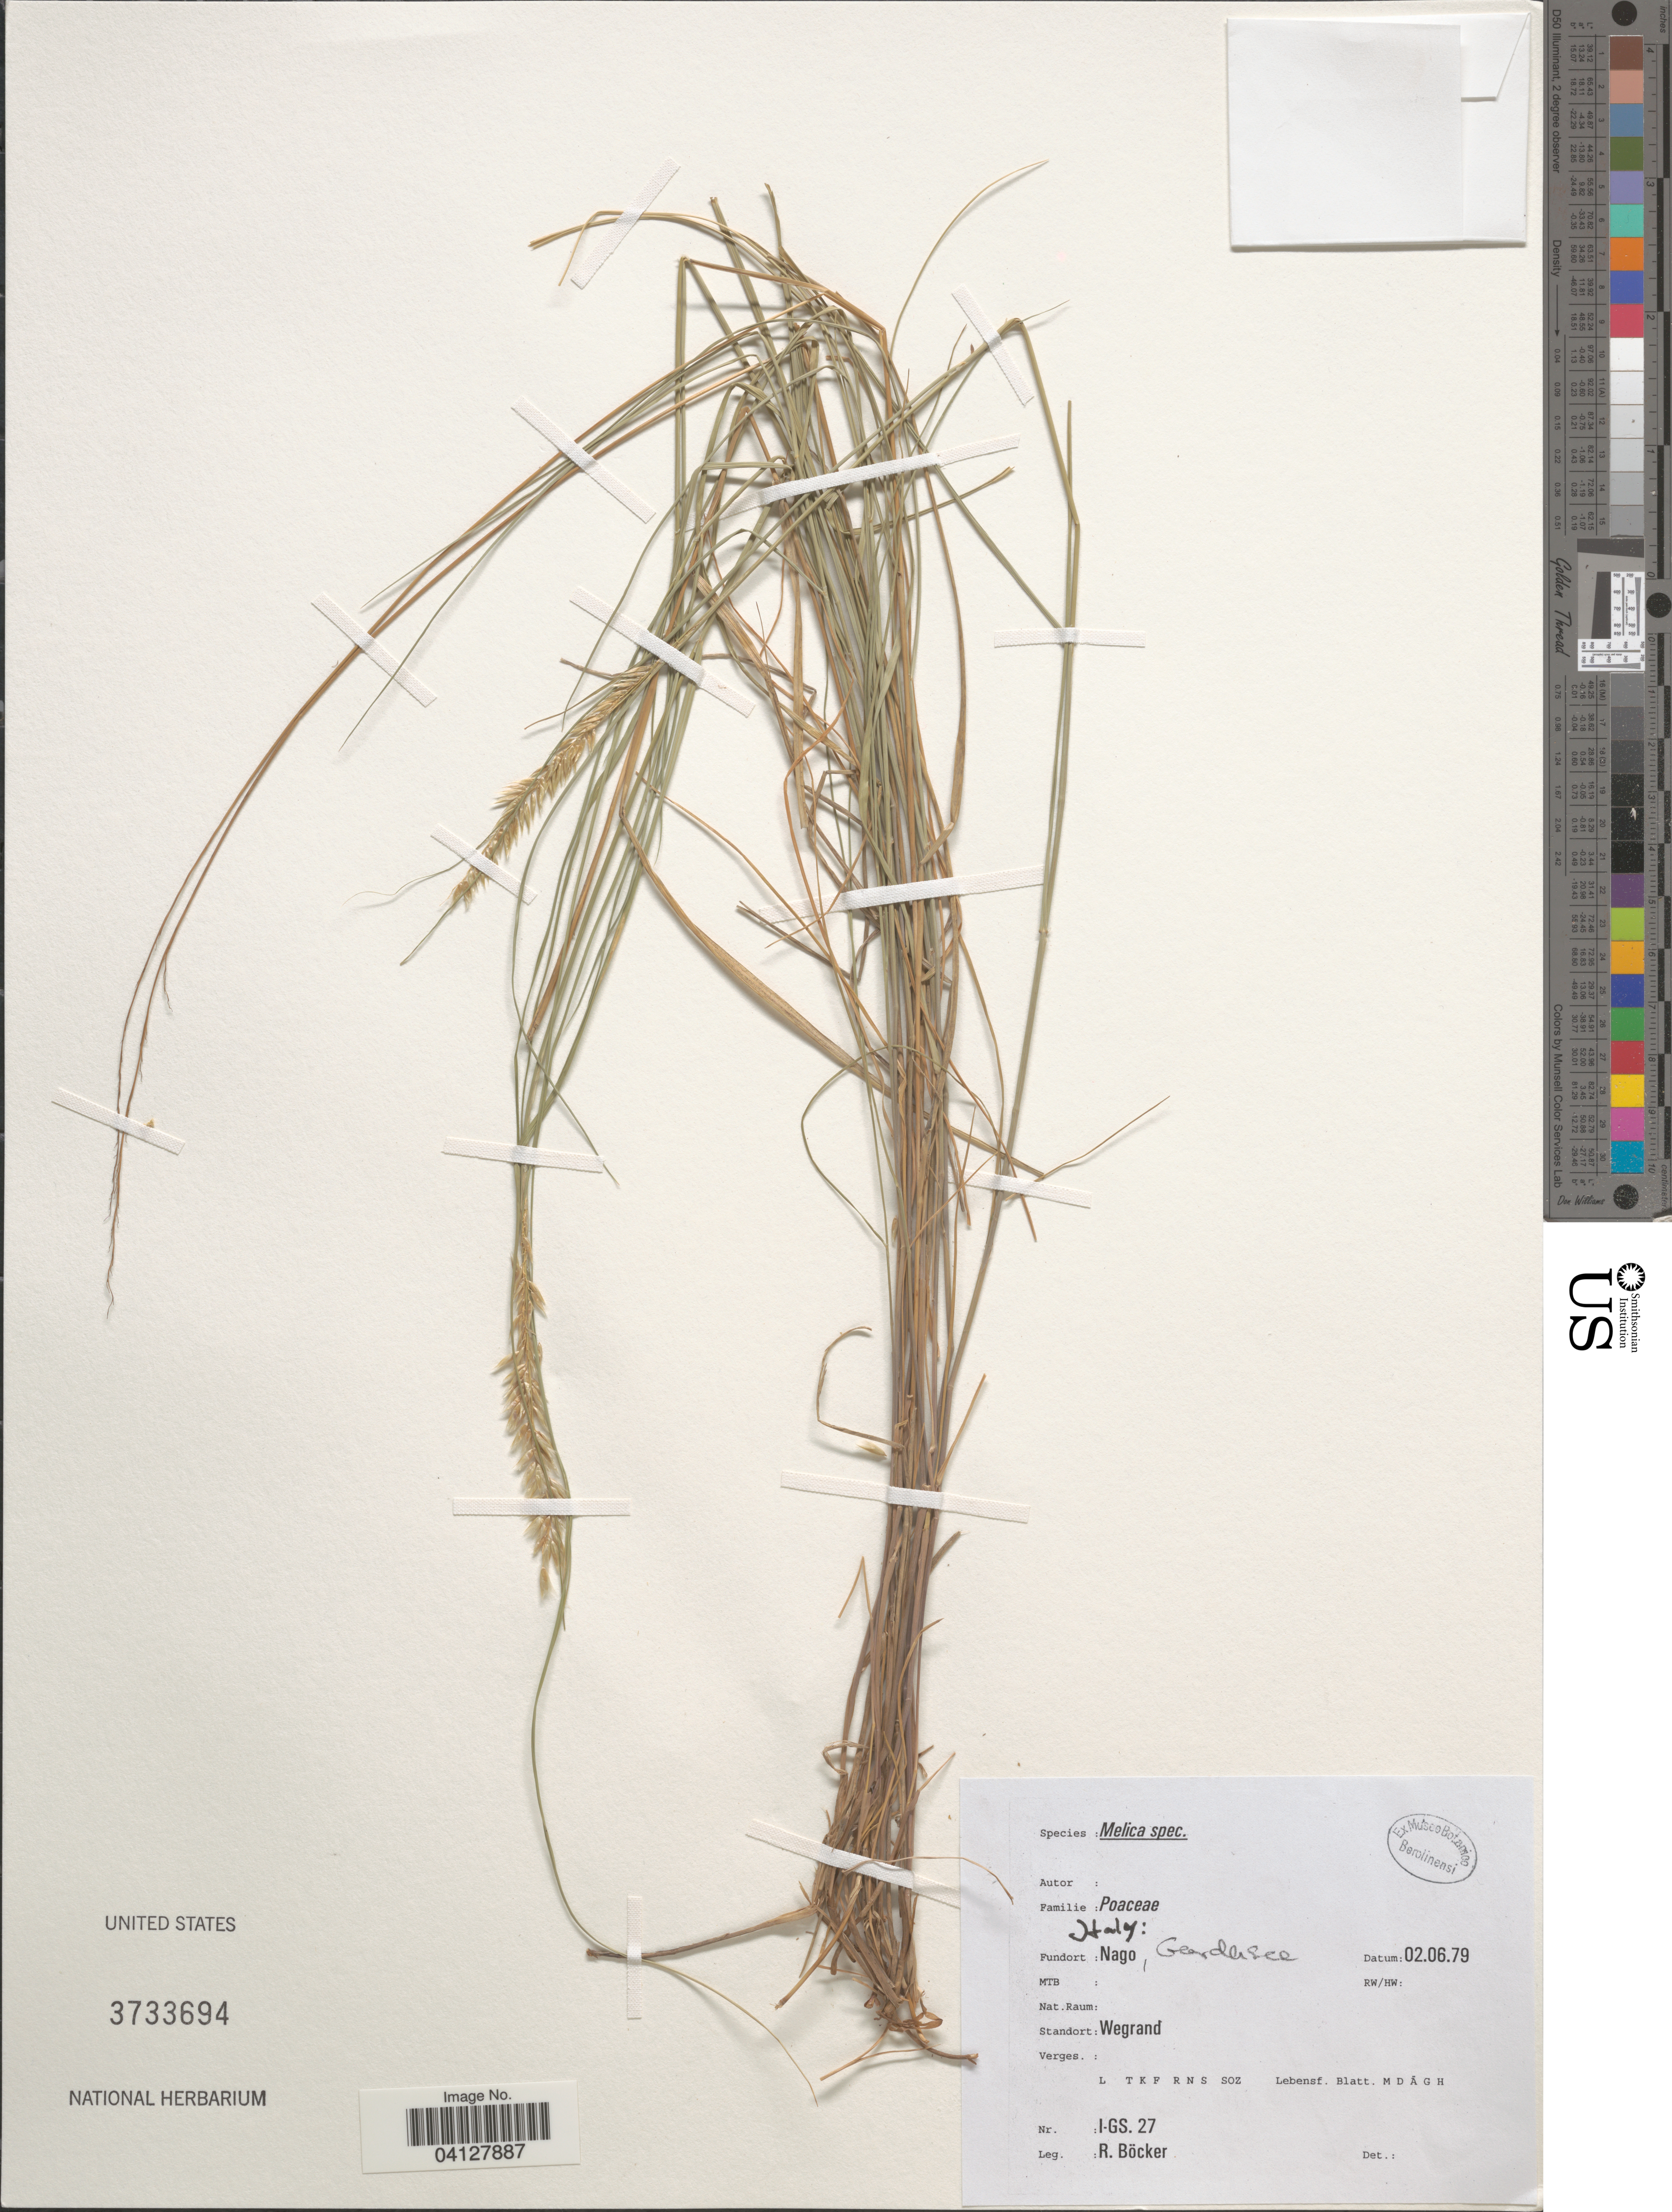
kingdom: Plantae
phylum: Tracheophyta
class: Liliopsida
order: Poales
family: Poaceae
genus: Melica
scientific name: Melica sp.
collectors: R. Böcker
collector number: I-GS.27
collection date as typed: Transcribed d/m/y: 2/6/79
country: Italy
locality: Nago, Geerdersee.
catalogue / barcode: US 3733694